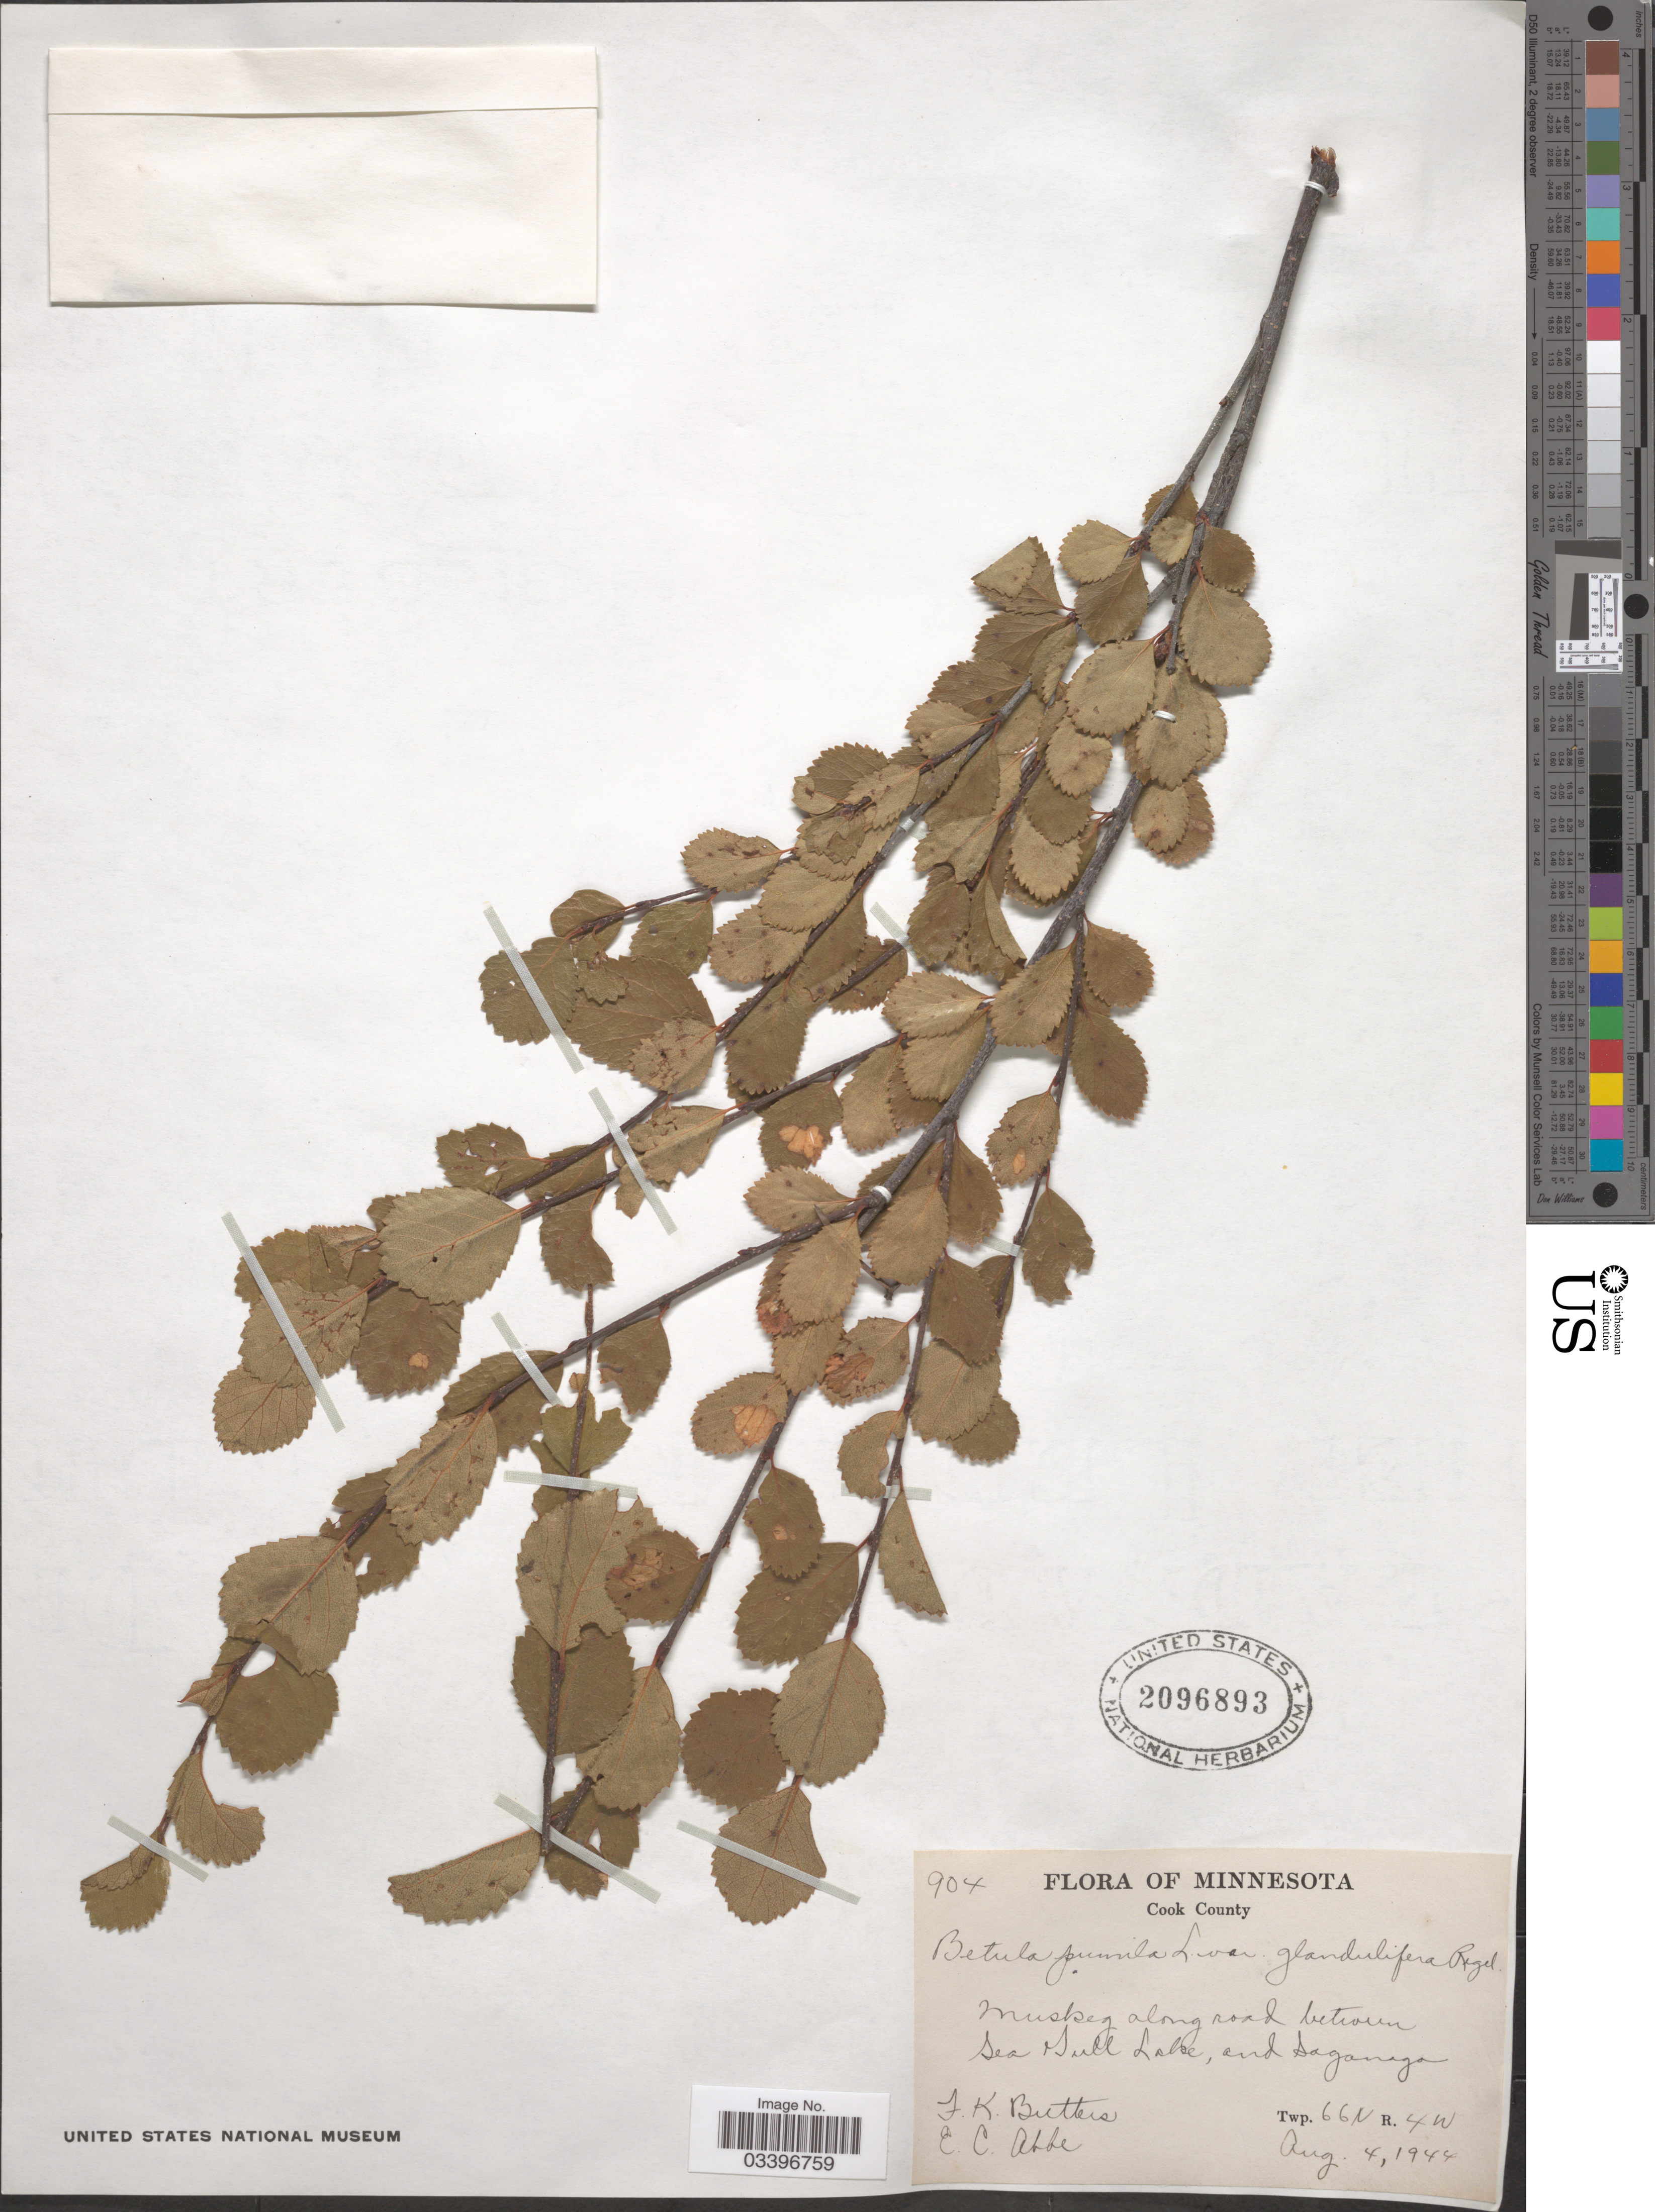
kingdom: Plantae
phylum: Tracheophyta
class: Magnoliopsida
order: Fagales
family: Betulaceae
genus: Betula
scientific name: Betula pumila var. glandulifera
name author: Regel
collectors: F. K. Butters & E. C. Abbe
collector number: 904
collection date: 1944-08-04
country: United States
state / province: Minnesota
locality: Cook County. Muskeg along road between Sea Gull Lake, and Saganaga. Twp. 66N R.4W.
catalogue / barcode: US 2096893